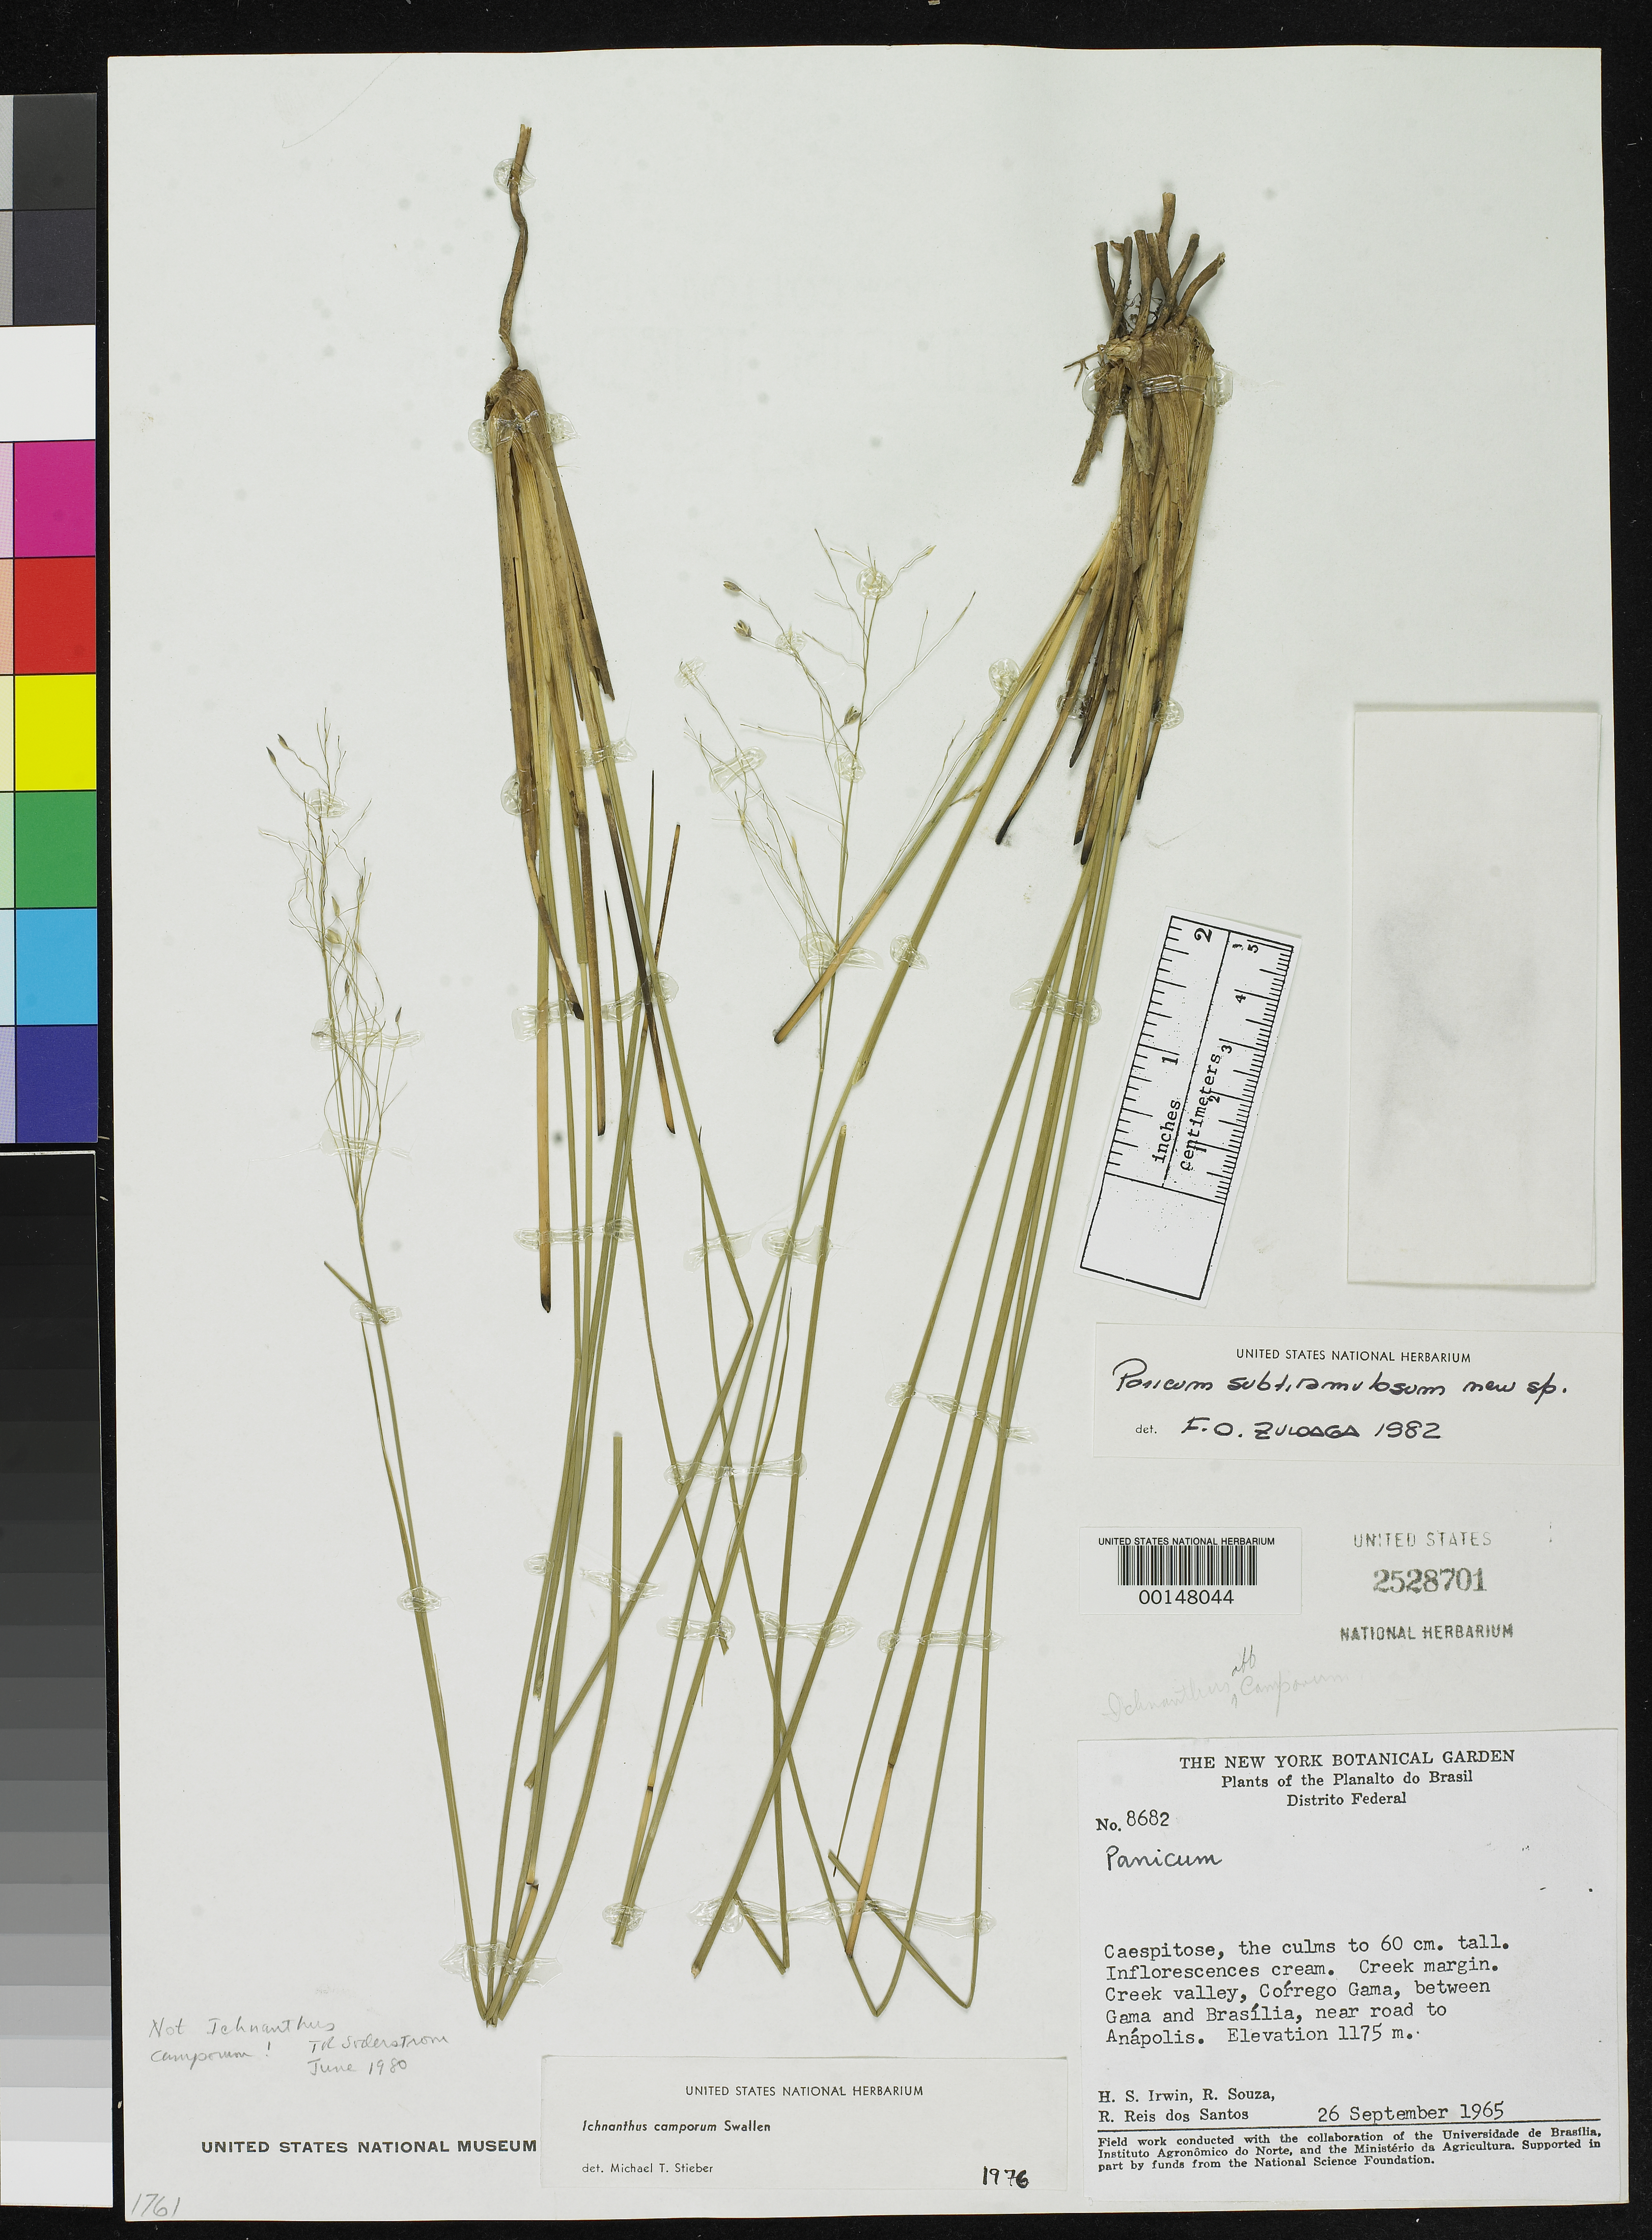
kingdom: Plantae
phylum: Tracheophyta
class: Liliopsida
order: Poales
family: Poaceae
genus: Panicum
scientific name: Panicum subtiramulosum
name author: Renvoize & Zuloaga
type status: Isotype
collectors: H. Irwin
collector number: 8682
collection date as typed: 26 Sep 1965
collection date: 1965-09-26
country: Brazil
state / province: Distrito Federal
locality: Corrgo Gama.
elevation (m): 1175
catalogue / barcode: US 2528701